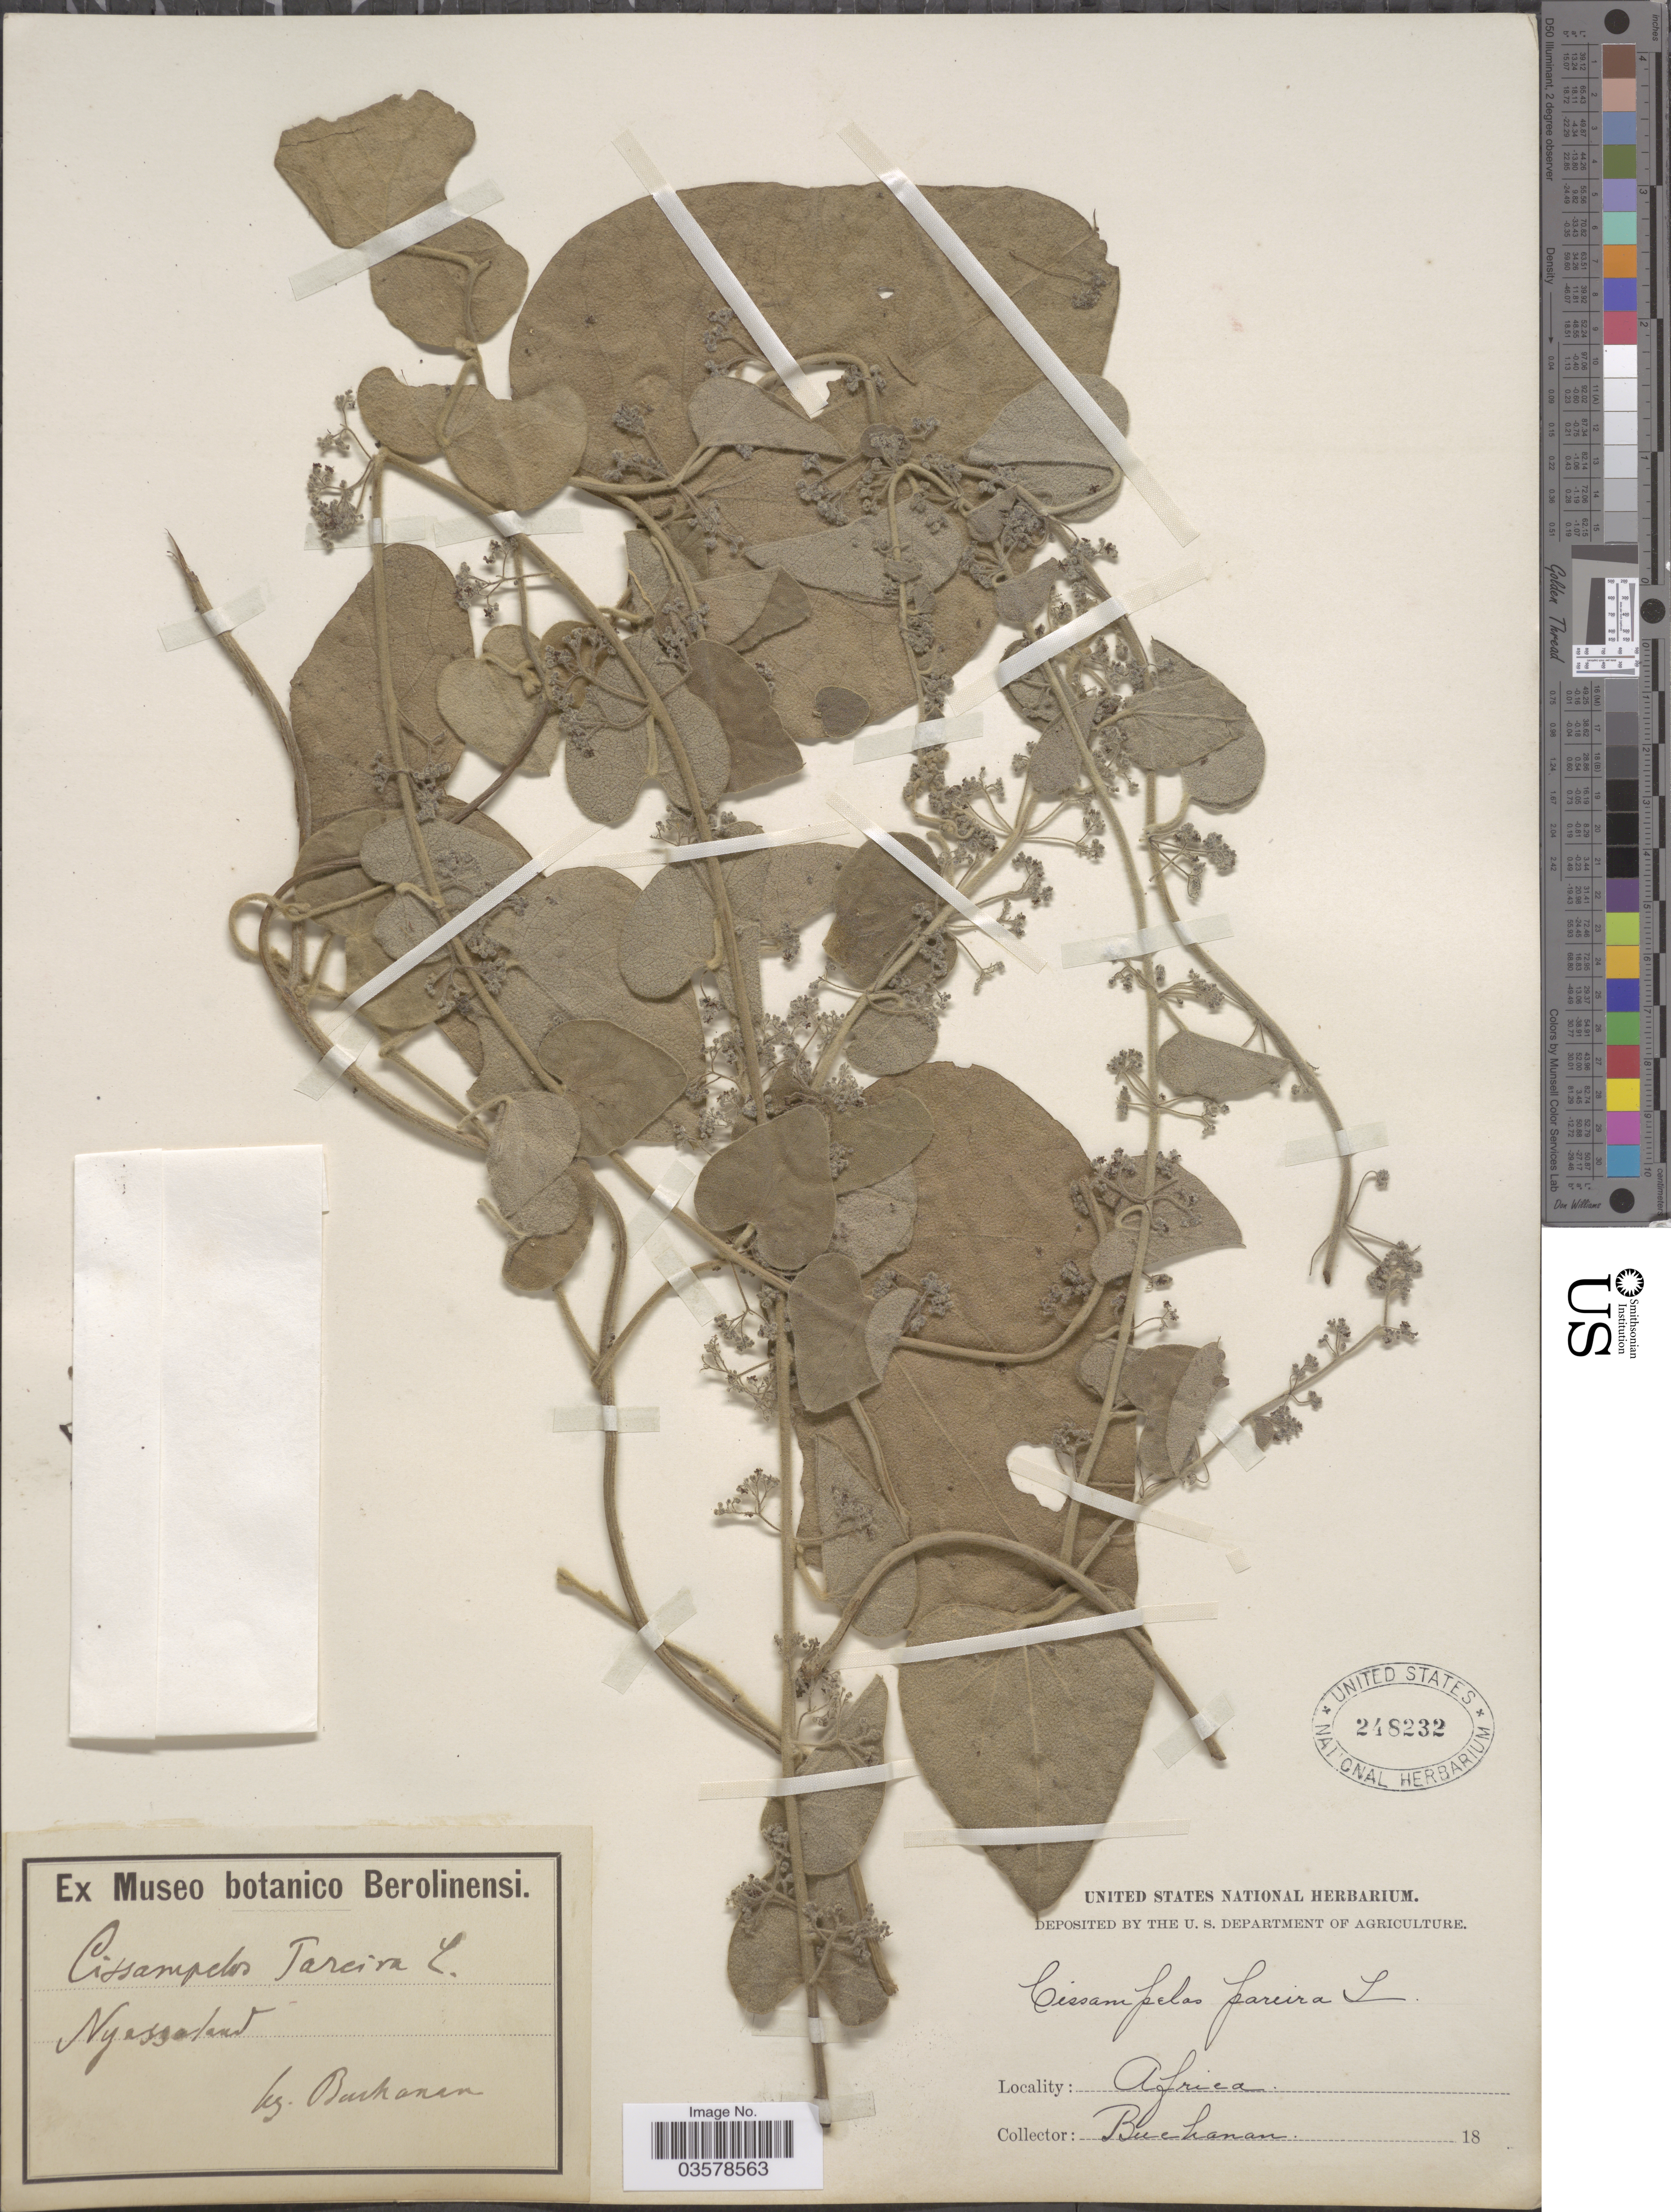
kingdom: Plantae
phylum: Tracheophyta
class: Magnoliopsida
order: Ranunculales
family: Menispermaceae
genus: Cissampelos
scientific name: Cissampelos pareira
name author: L.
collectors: -. Buchanan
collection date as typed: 18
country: Malawi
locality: Nyassaland.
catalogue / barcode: US 248232